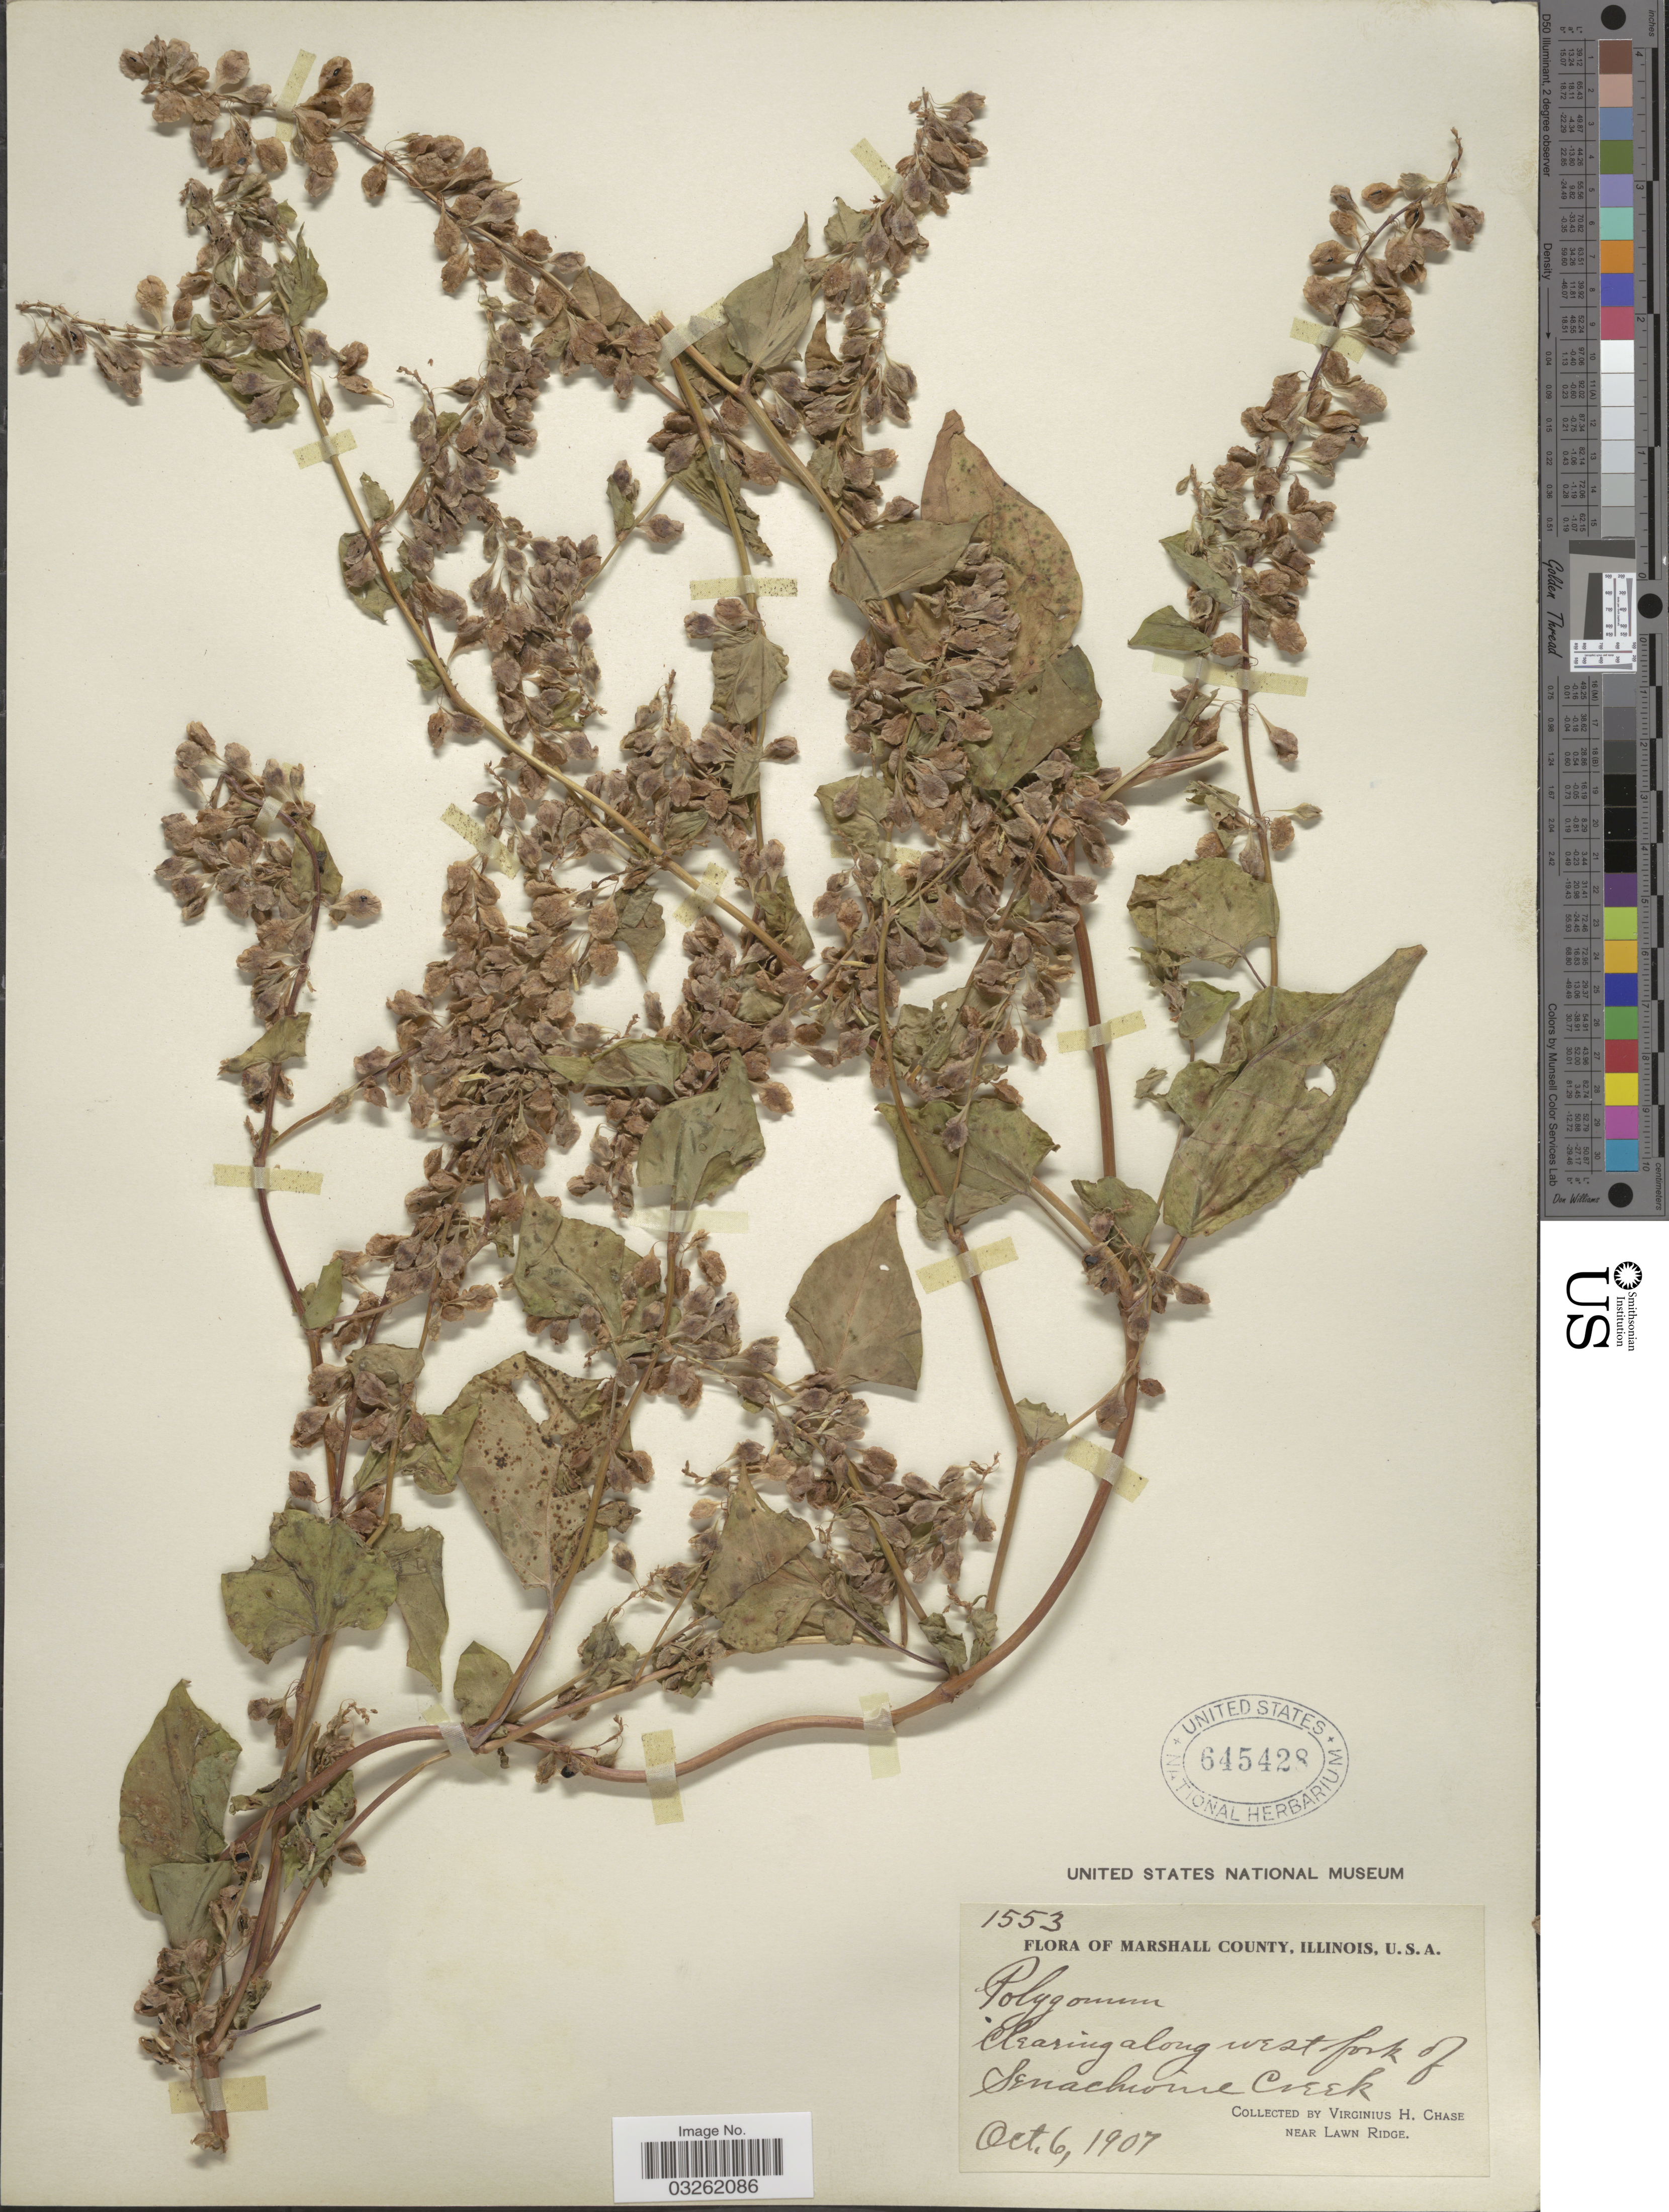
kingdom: Plantae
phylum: Tracheophyta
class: Magnoliopsida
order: Caryophyllales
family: Polygonaceae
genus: Fallopia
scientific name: Fallopia scandens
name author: (L.) Holub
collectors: V. H. Chase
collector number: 1553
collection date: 1907-10-06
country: United States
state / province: Illinois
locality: Marshall County. Clearing along west fork of Senachwine Creek. Near Lawn Ridge.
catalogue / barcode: US 645428